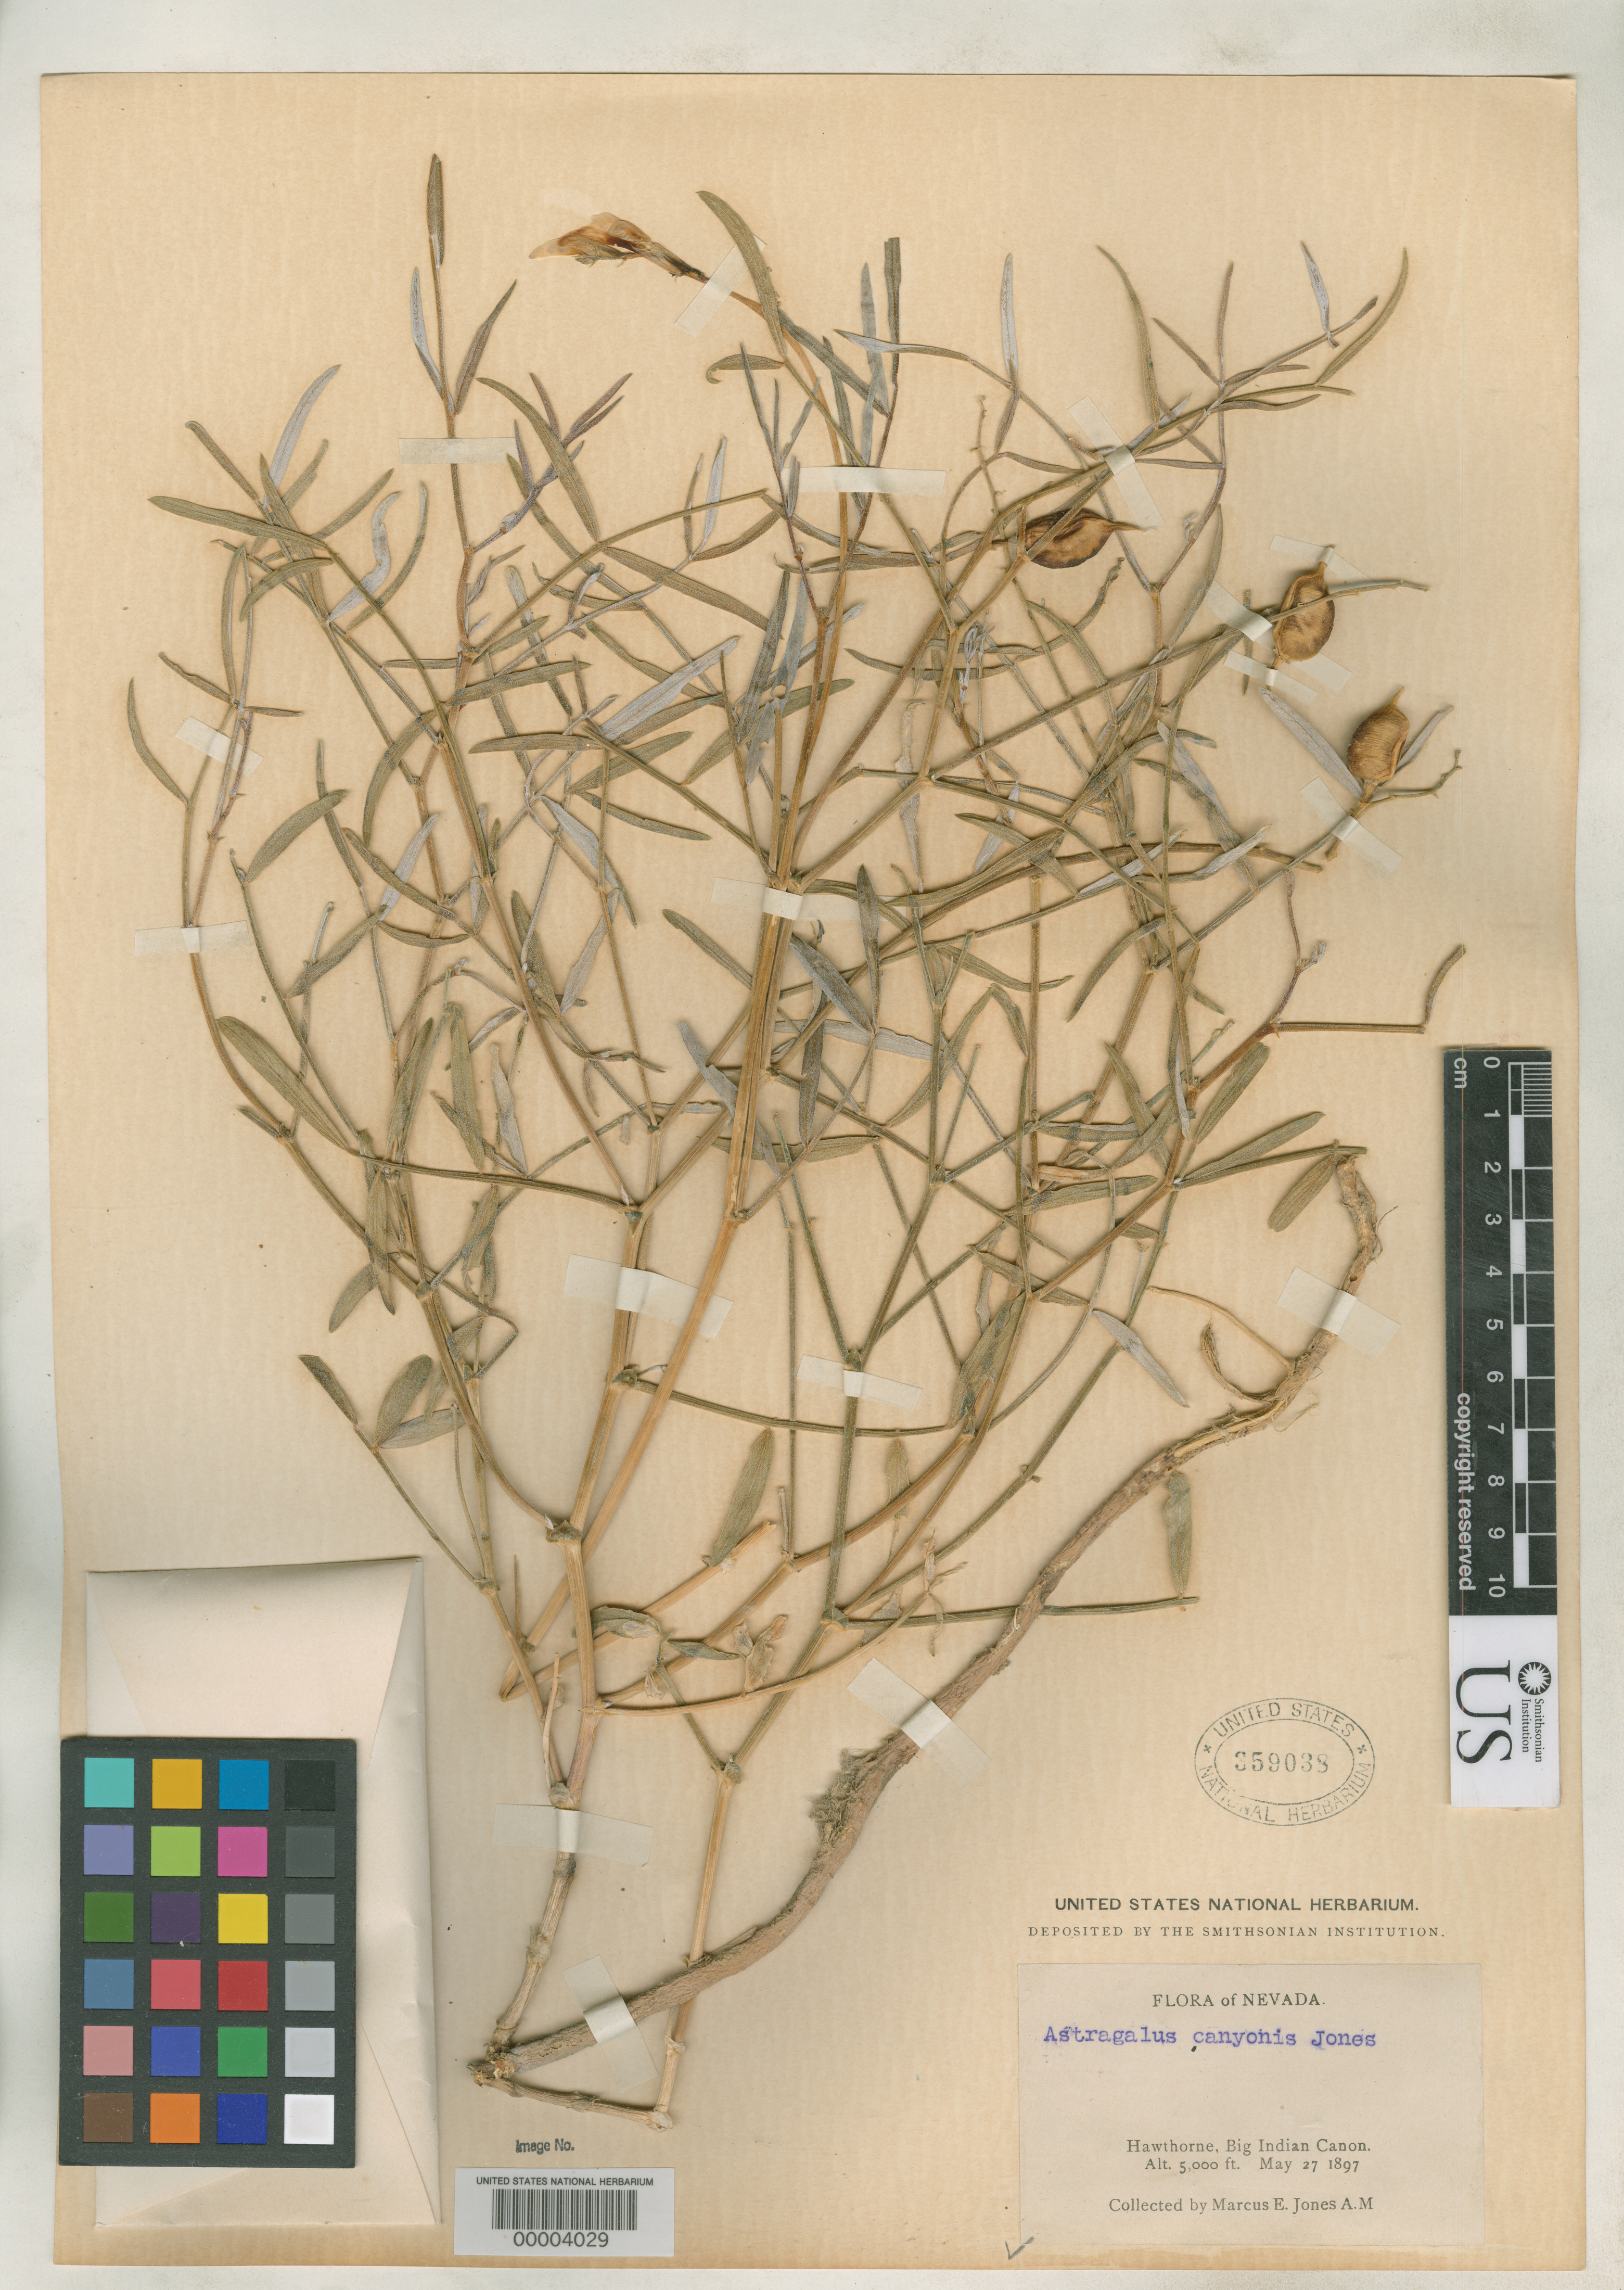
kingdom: Plantae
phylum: Tracheophyta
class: Magnoliopsida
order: Fabales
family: Fabaceae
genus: Astragalus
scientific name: Astragalus canonis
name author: M.E. Jones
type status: Isotype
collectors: M. E. Jones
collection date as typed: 27 May 1897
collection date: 1897-05-27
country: United States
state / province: Nevada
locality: Hawthorne, Big Indian Canon.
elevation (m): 1524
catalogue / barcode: US 359038